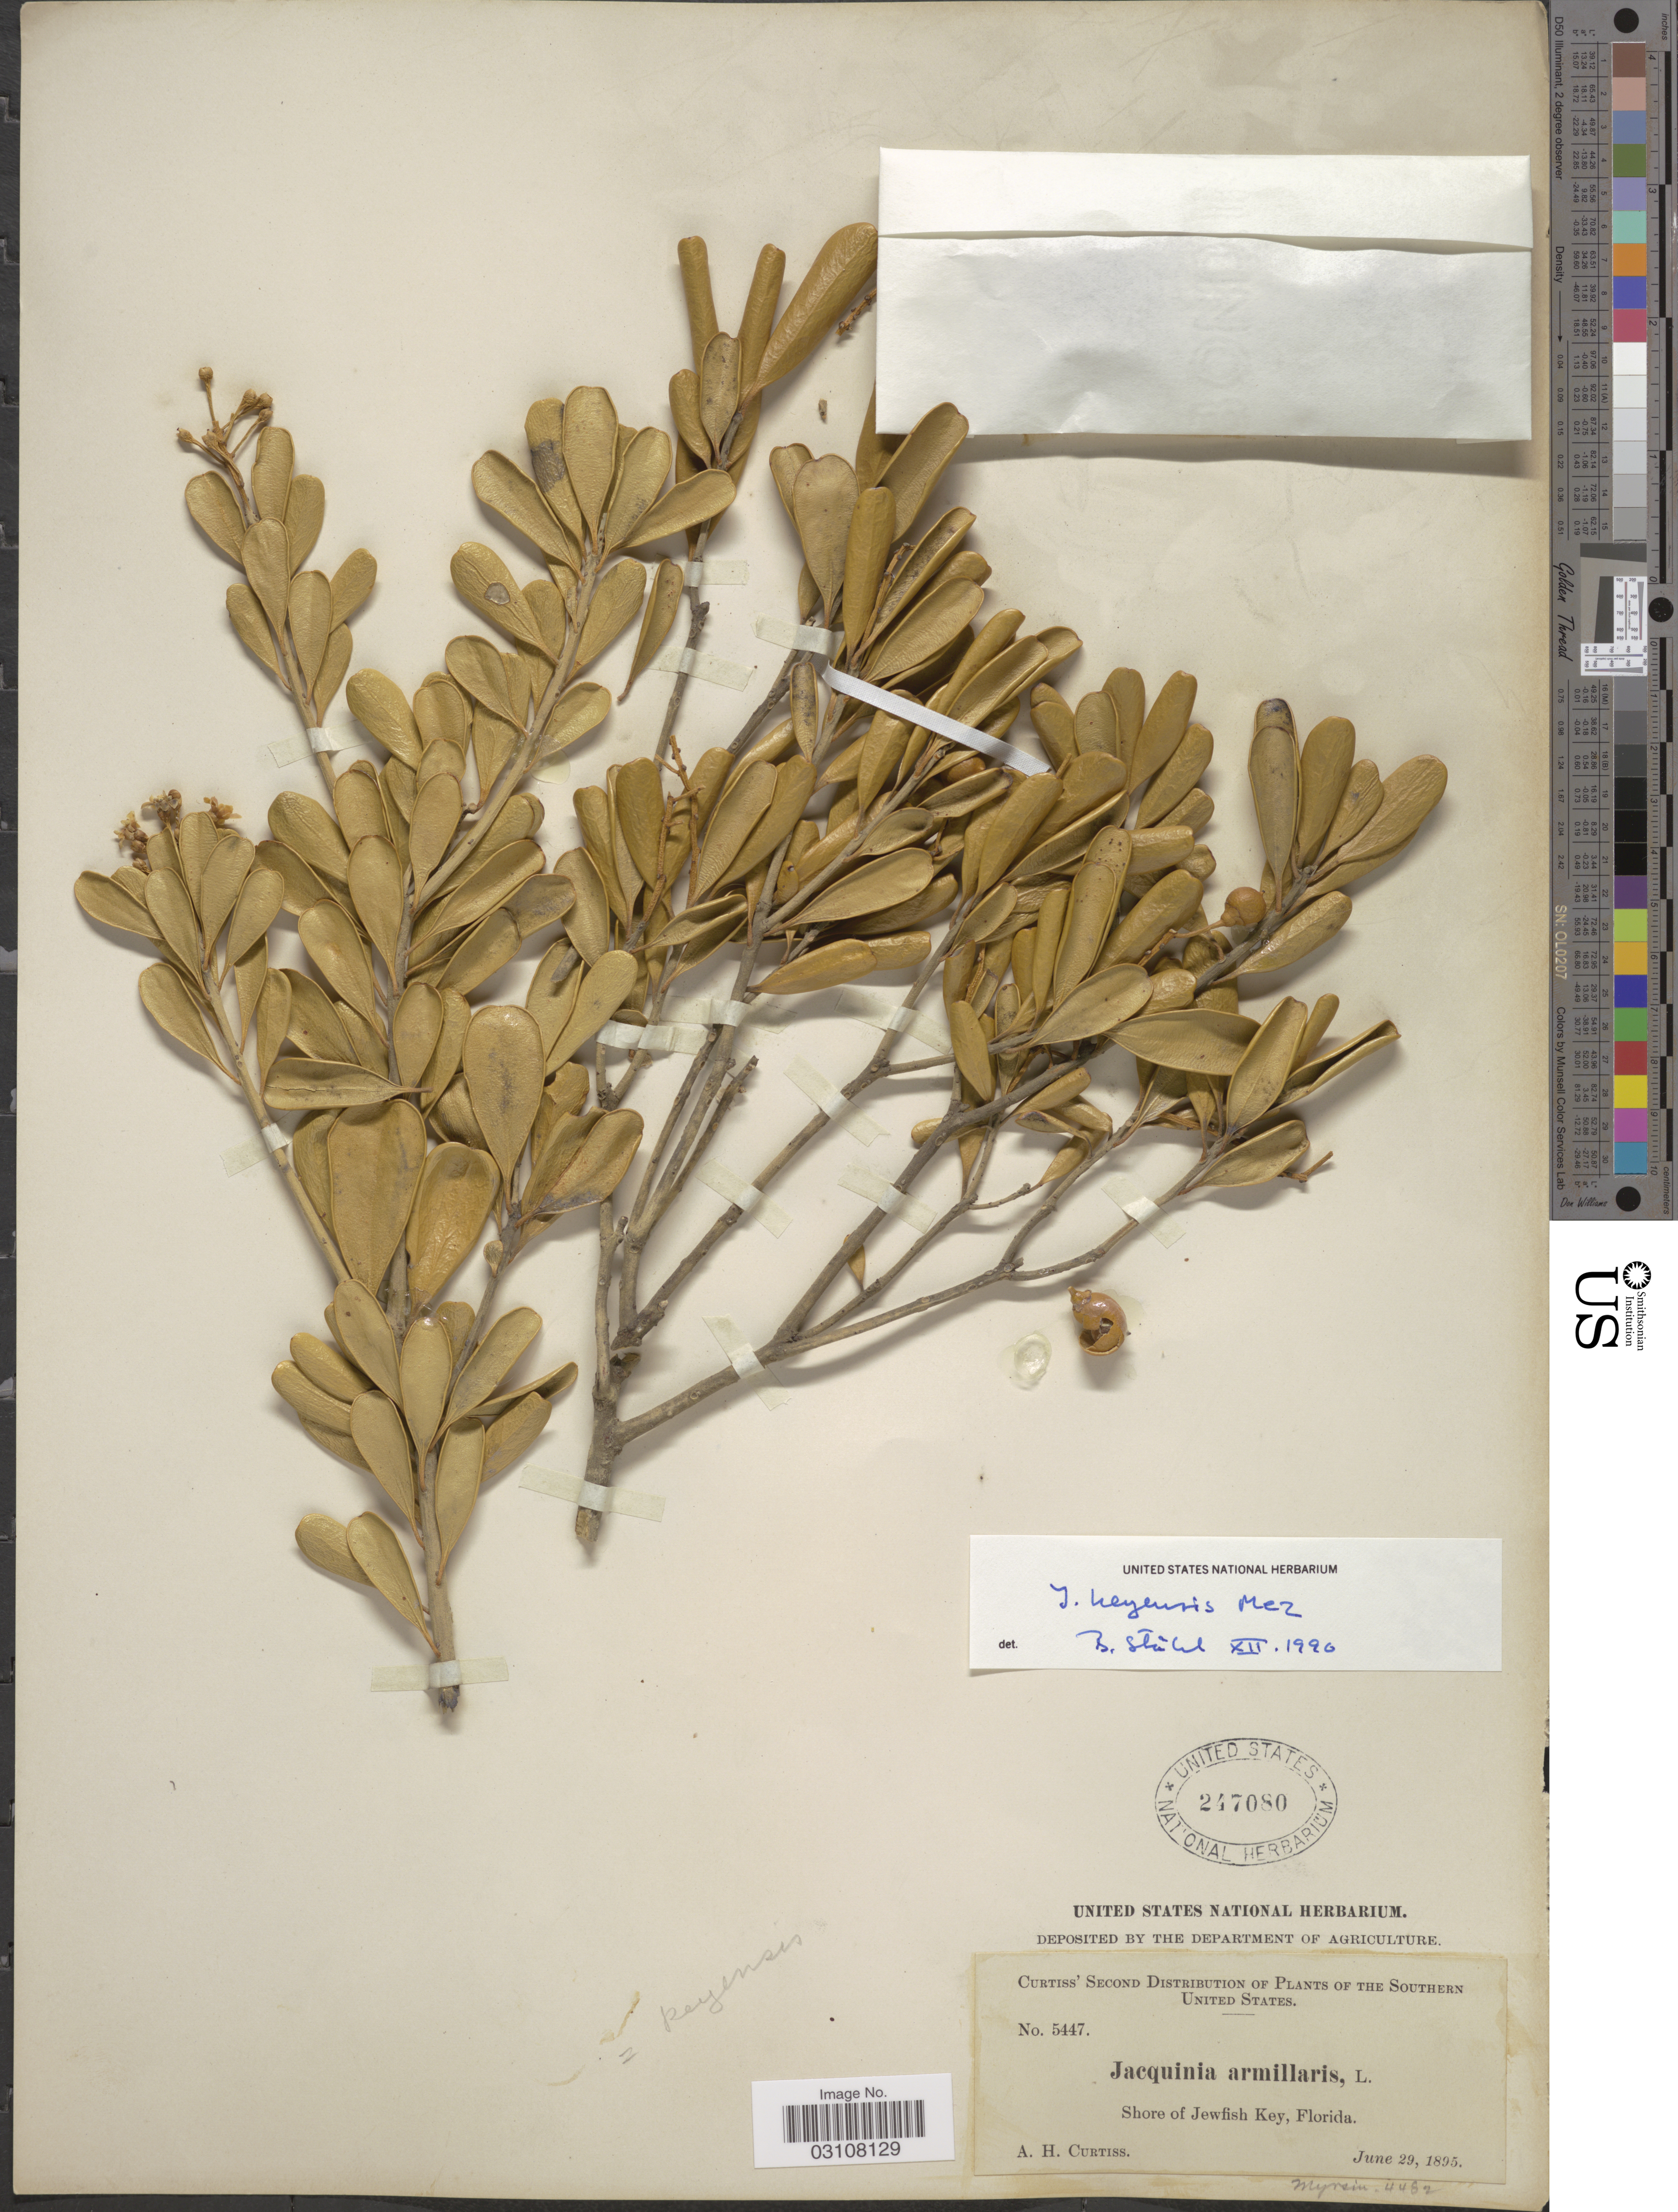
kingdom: Plantae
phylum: Tracheophyta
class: Magnoliopsida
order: Ericales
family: Primulaceae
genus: Jacquinia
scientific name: Jacquinia keyensis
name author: Mez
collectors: A. H. Curtiss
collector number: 5447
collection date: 1895-06-29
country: United States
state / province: Florida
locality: Southern United States. Shore of Jewfish Key.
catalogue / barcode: US 247080